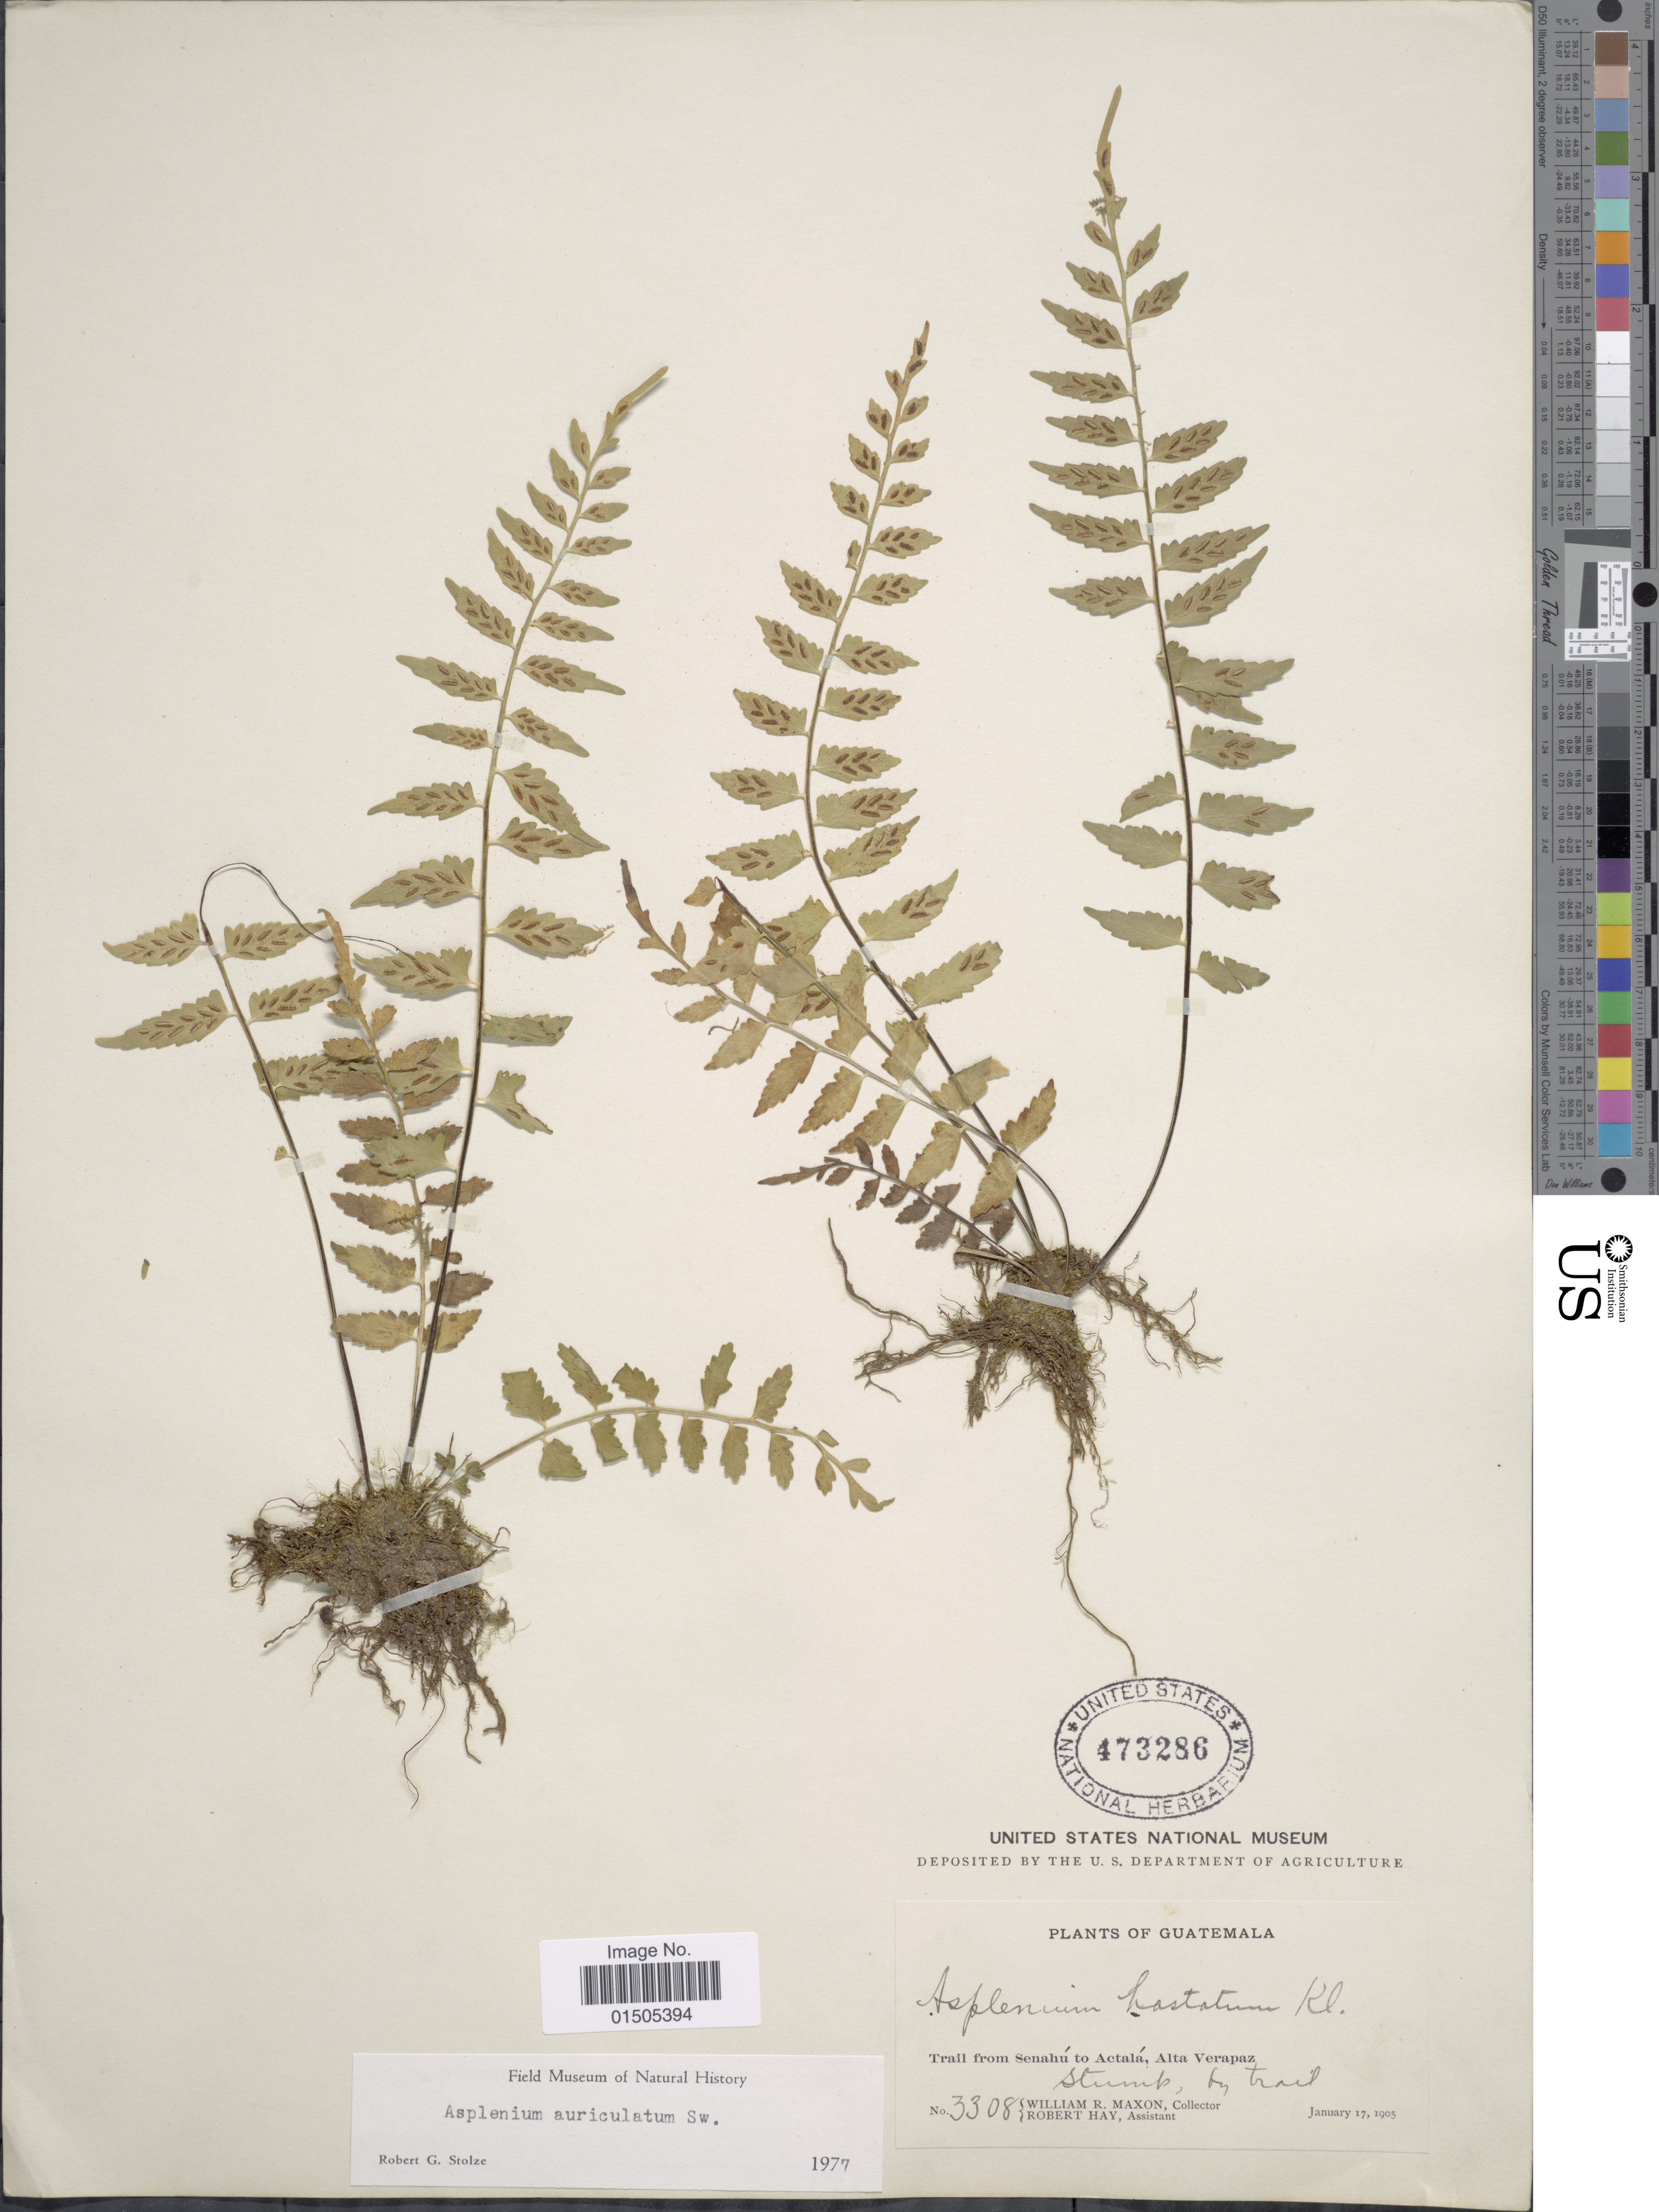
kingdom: Plantae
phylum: Tracheophyta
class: Polypodiopsida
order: Polypodiales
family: Aspleniaceae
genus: Asplenium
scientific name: Asplenium auriculatum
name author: Sw.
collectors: W. R. Maxon & R. H. Hay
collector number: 3308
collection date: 1905-01-17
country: Guatemala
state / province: Alta Verapaz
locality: Trail from Senahú to Actalá.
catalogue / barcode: US 473286